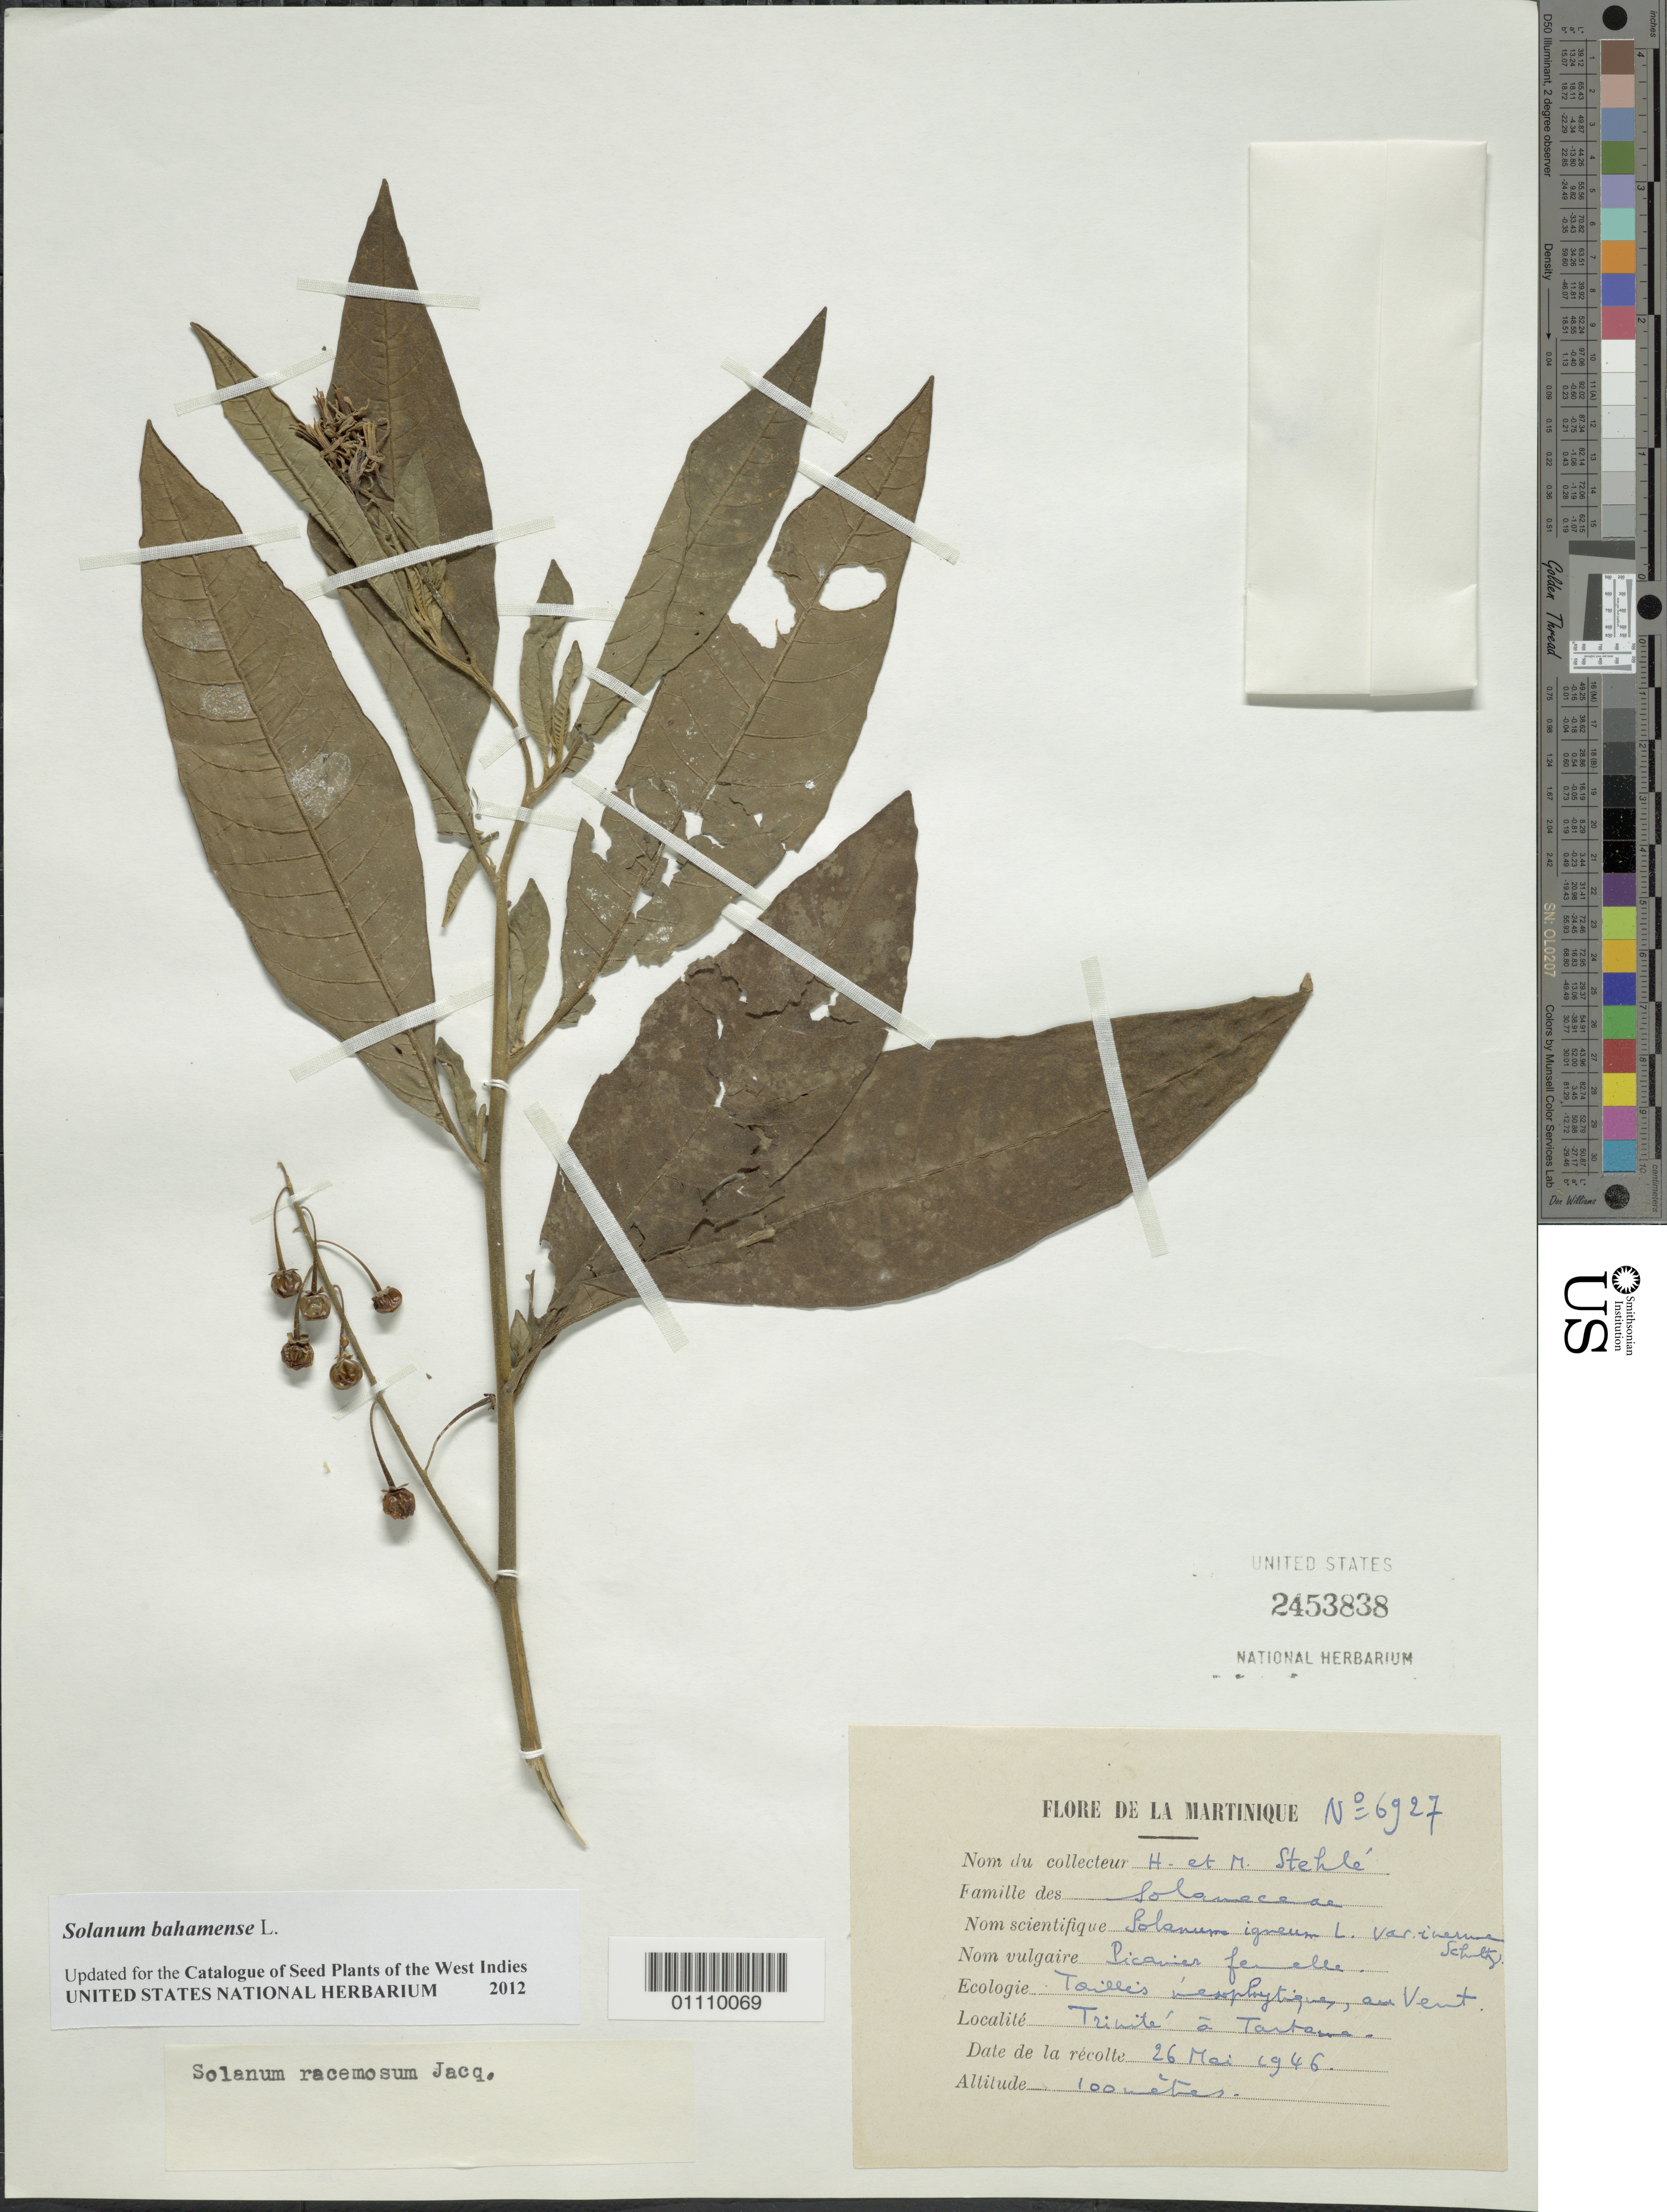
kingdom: Plantae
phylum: Tracheophyta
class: Magnoliopsida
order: Solanales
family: Solanaceae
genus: Solanum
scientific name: Solanum bahamense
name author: L.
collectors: H. Stehlé & M. Stehlé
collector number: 6927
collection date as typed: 26 May 1946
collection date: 1946-05-26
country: Martinique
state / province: La Trinité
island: Martinique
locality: Trinité à Tartane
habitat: Tailles mesophytiques, au Vent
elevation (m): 100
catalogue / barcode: US 2453838